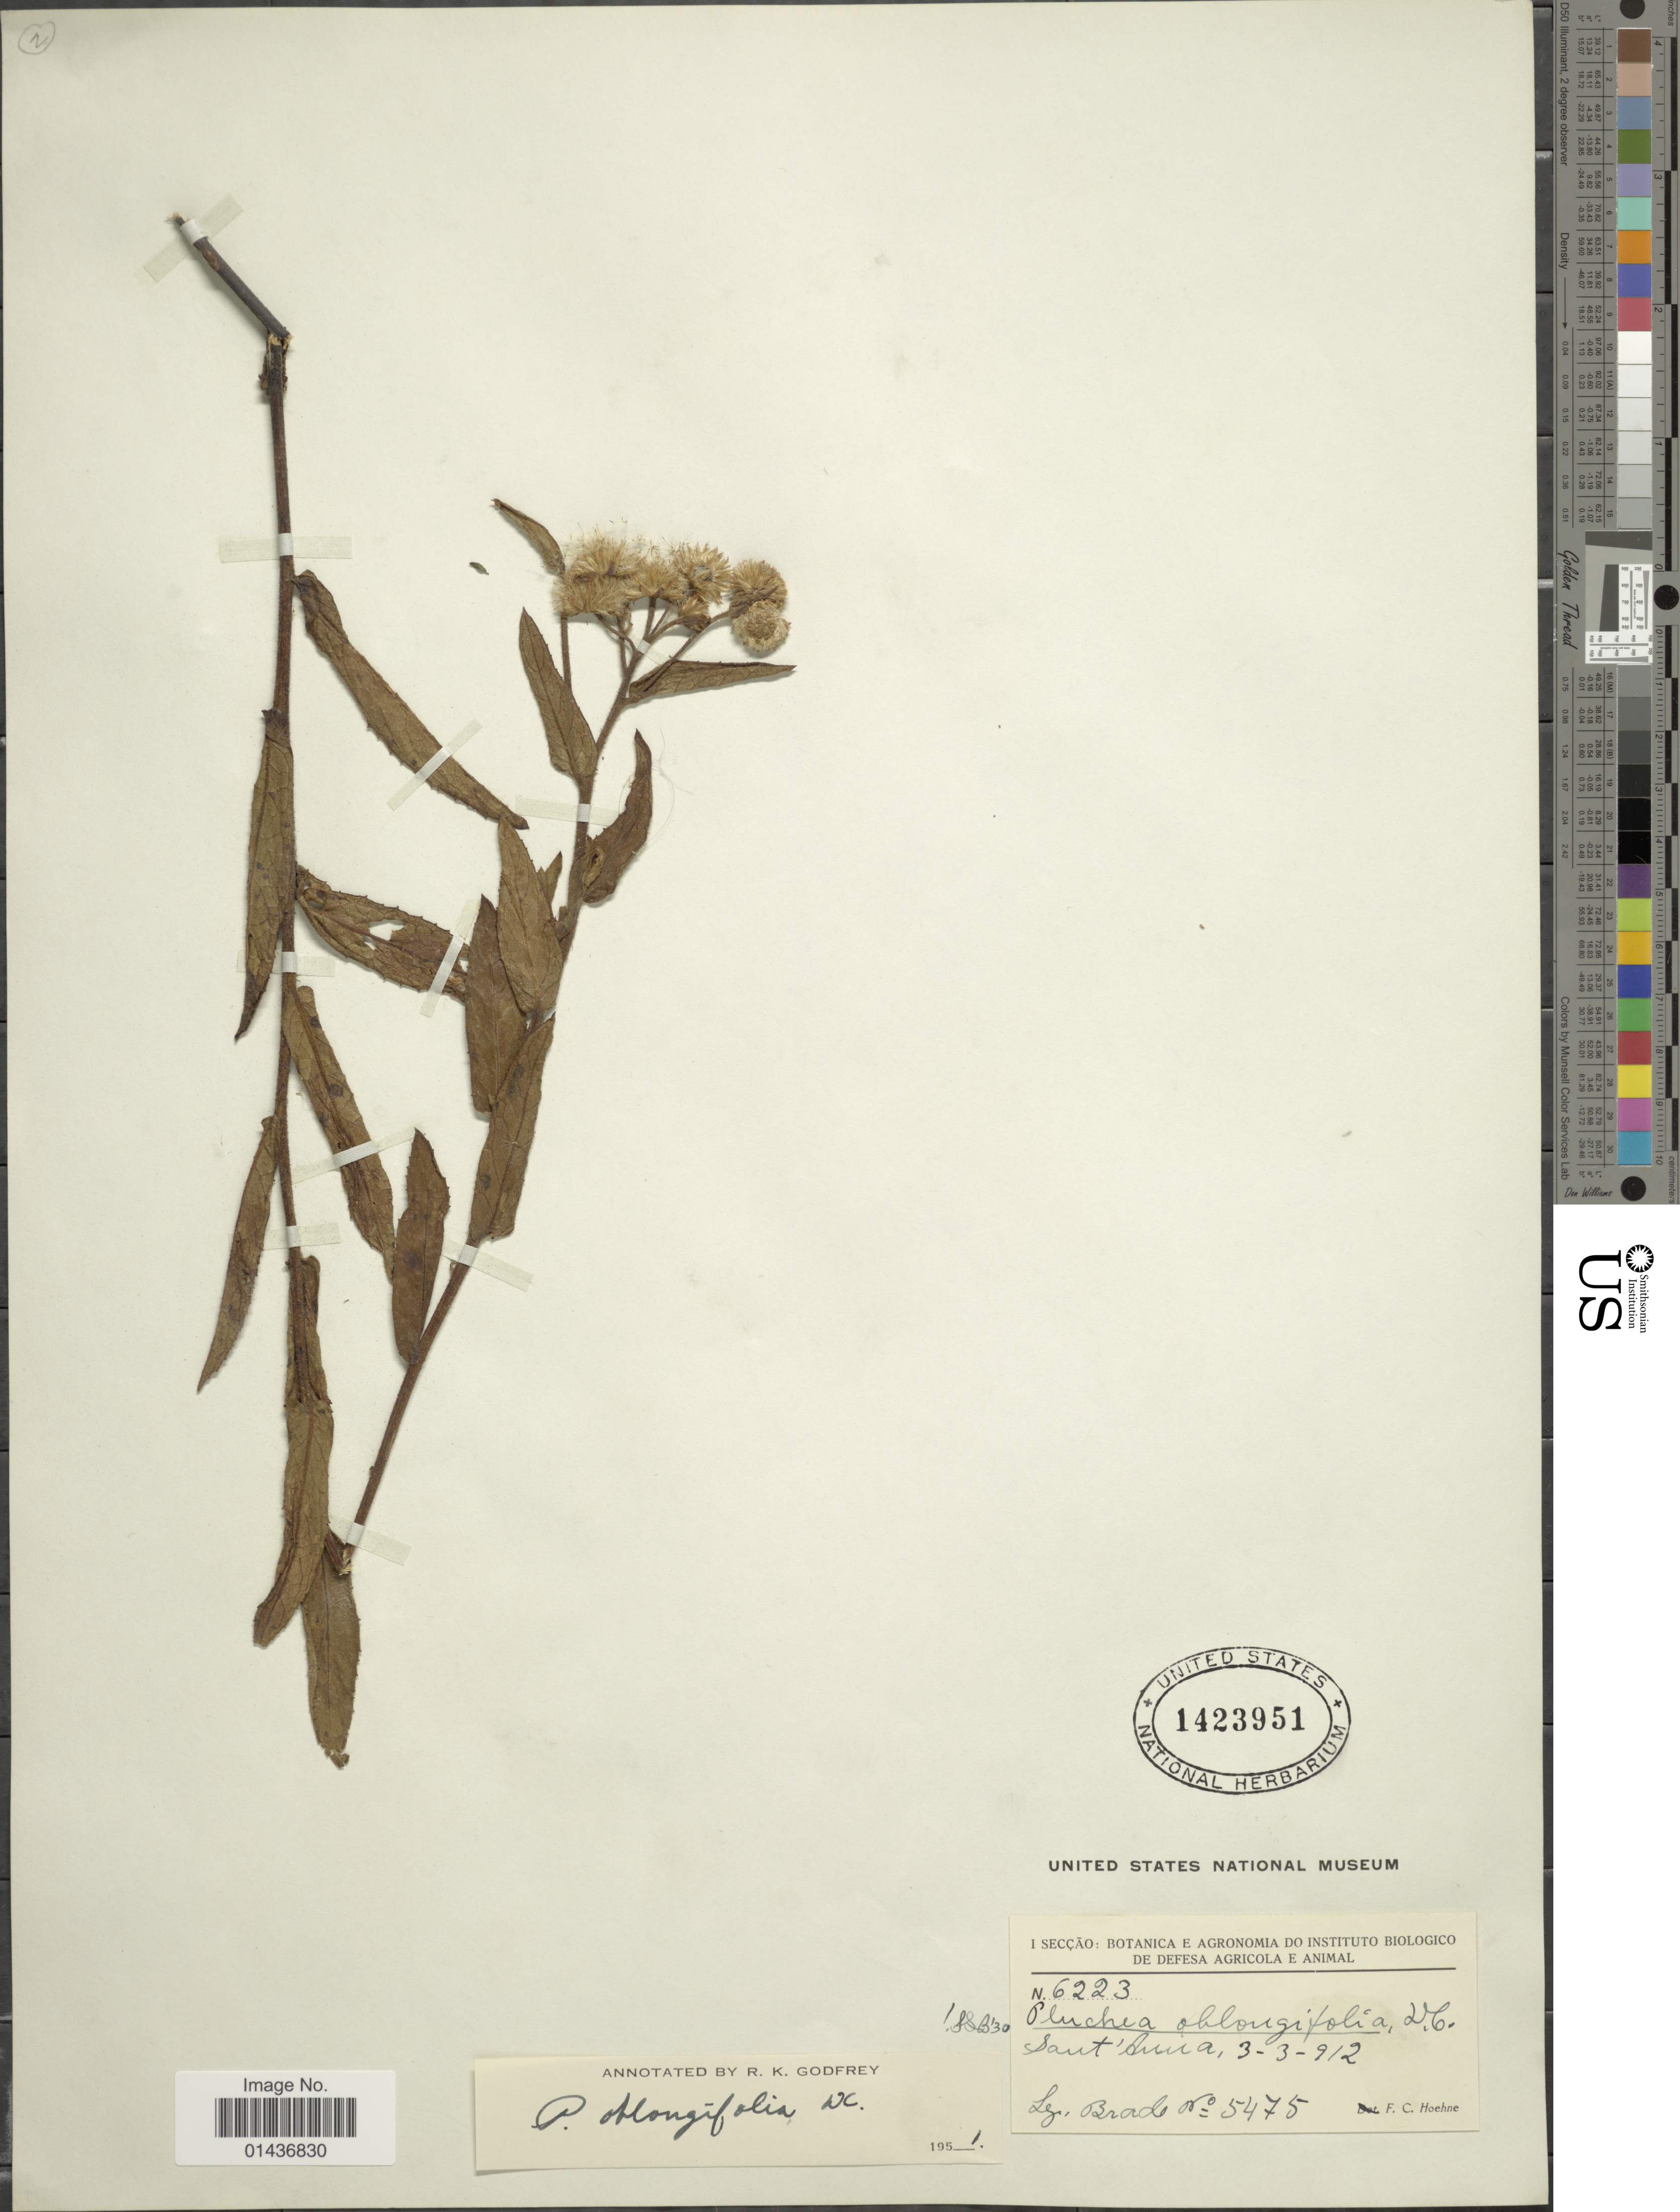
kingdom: Plantae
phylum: Tracheophyta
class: Magnoliopsida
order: Asterales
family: Asteraceae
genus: Pluchea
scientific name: Pluchea oblongifolia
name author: DC.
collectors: -- Brade & F. C. Hoehne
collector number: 5475/6223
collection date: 1912-03-03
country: United States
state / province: California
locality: Sant' Ana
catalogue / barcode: US 1423951